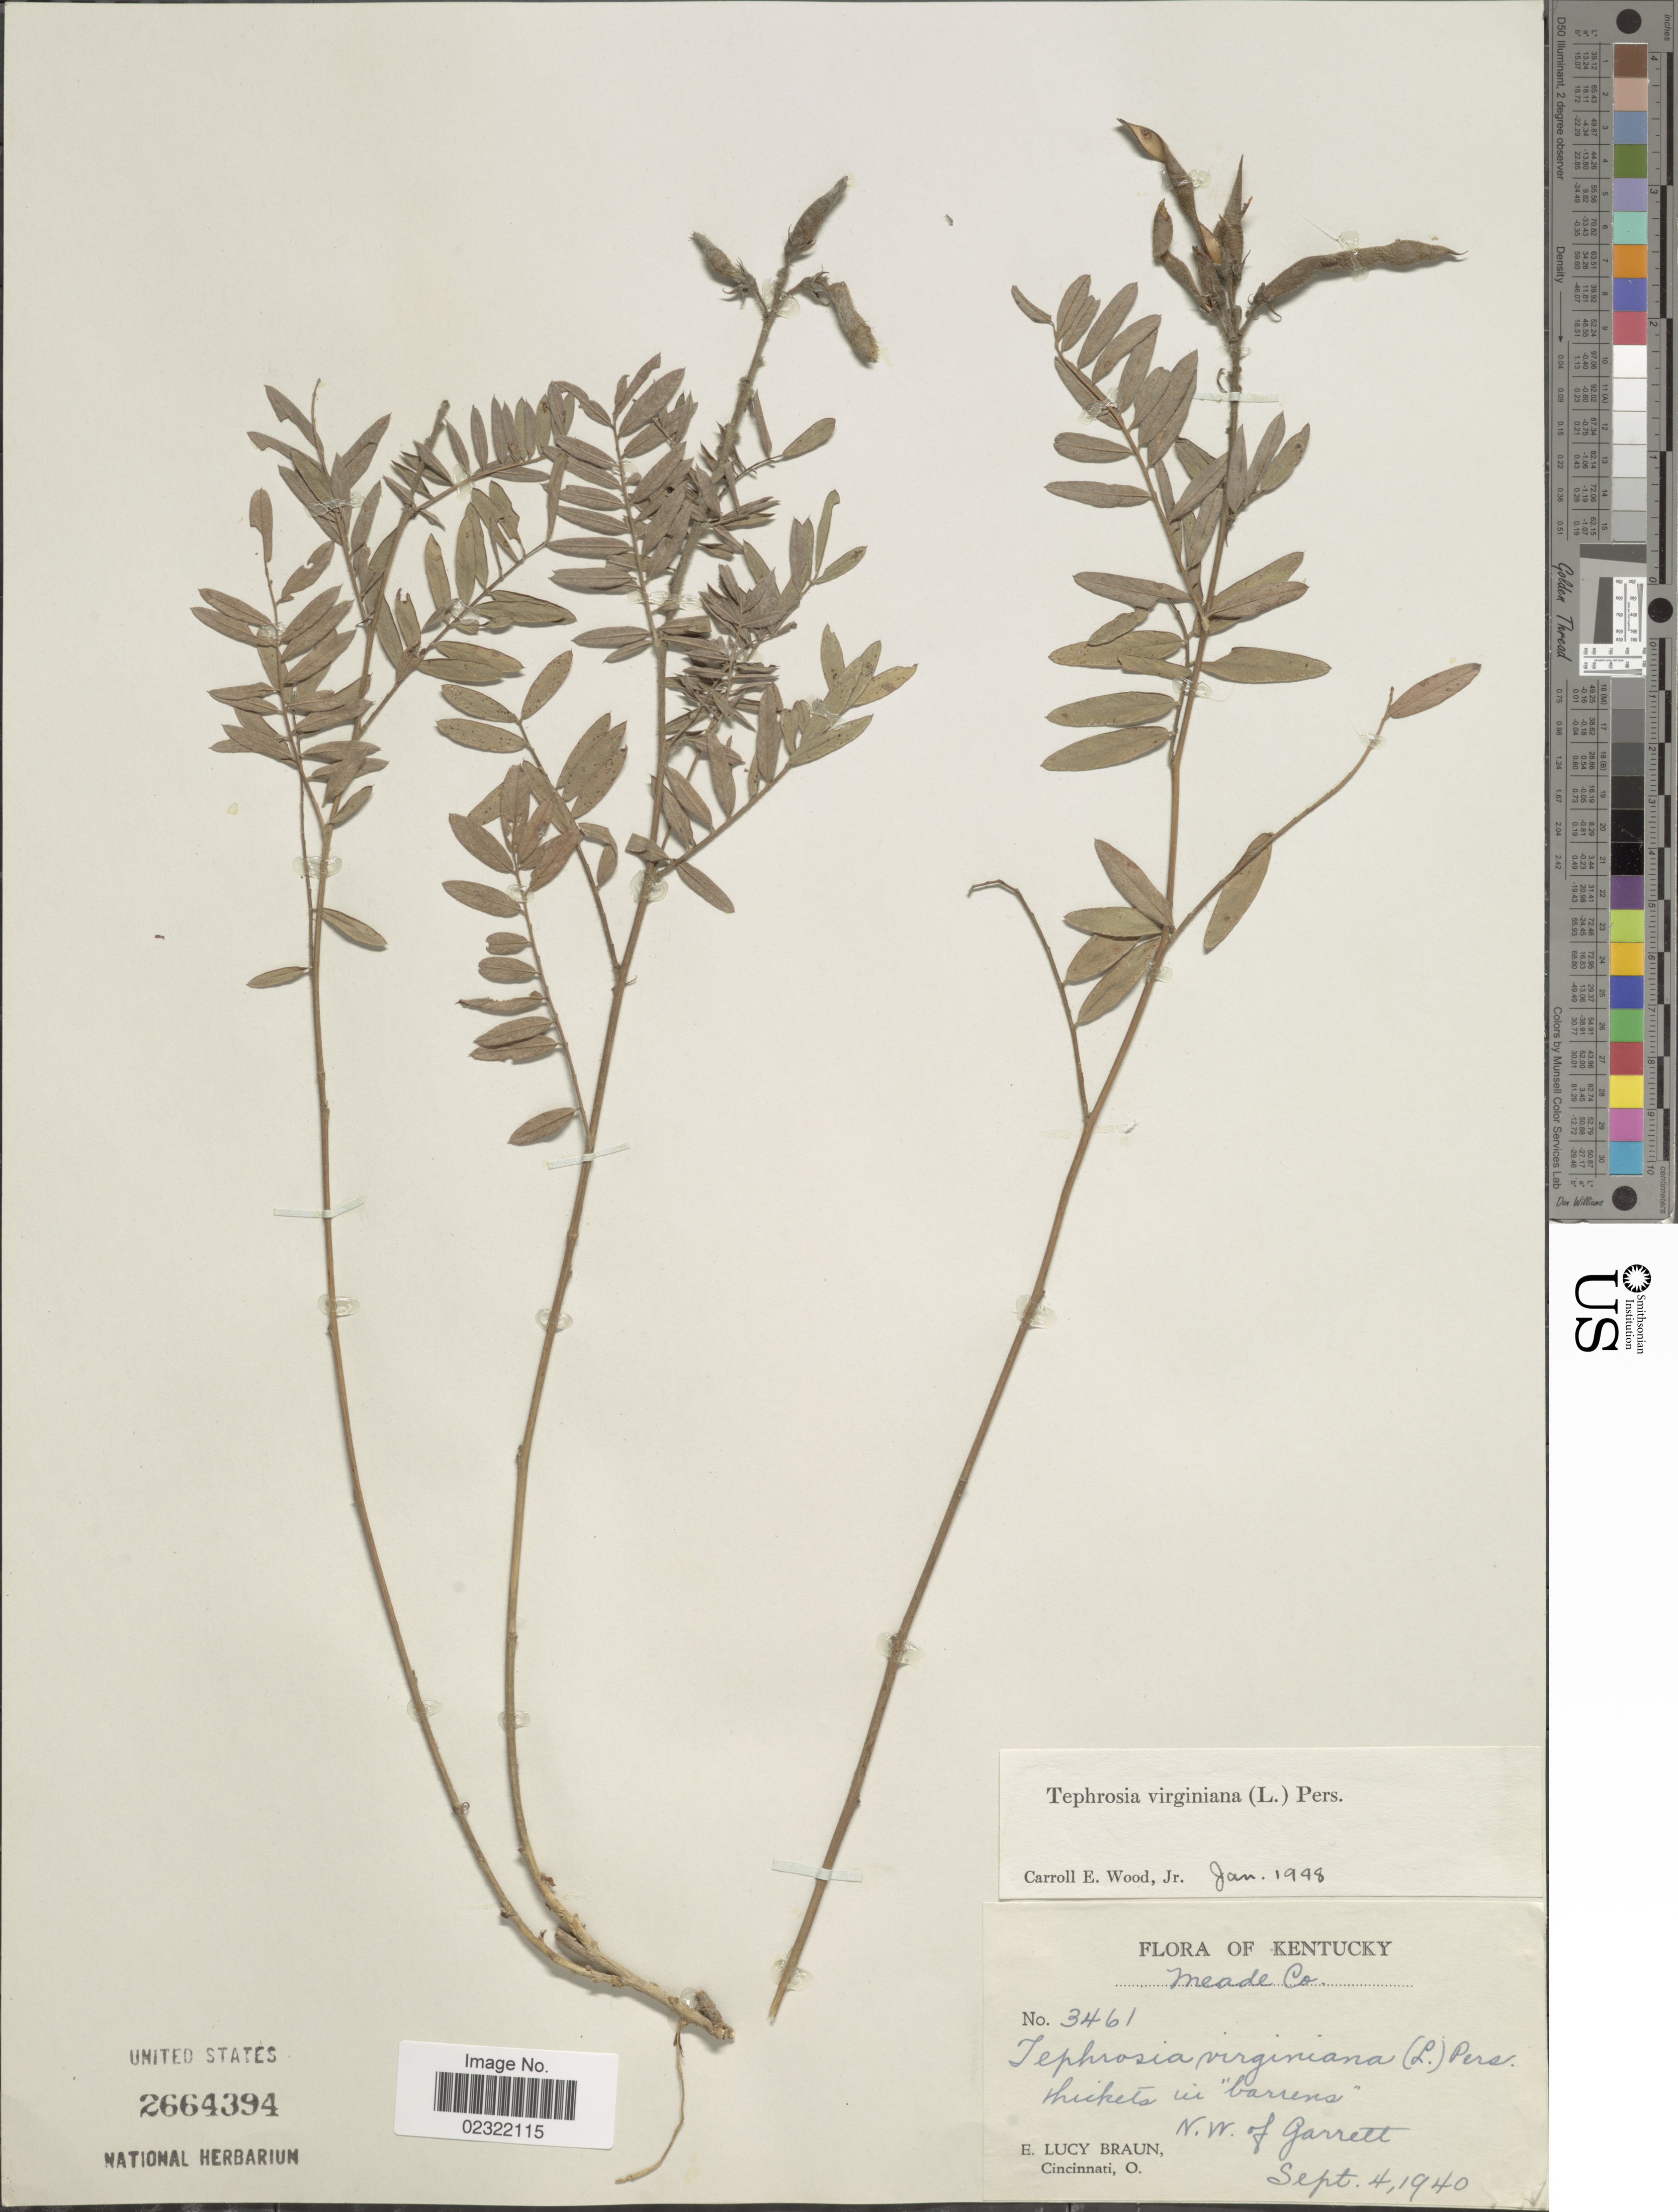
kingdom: Plantae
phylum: Tracheophyta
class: Magnoliopsida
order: Fabales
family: Fabaceae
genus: Tephrosia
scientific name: Tephrosia virginiana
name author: (L.) Pers.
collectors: E. L. Braun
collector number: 3461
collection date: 1940-09-04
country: United States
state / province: Kentucky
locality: Meade Co, thickets in 'barrens' N.W. of Garrett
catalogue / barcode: US 2664394